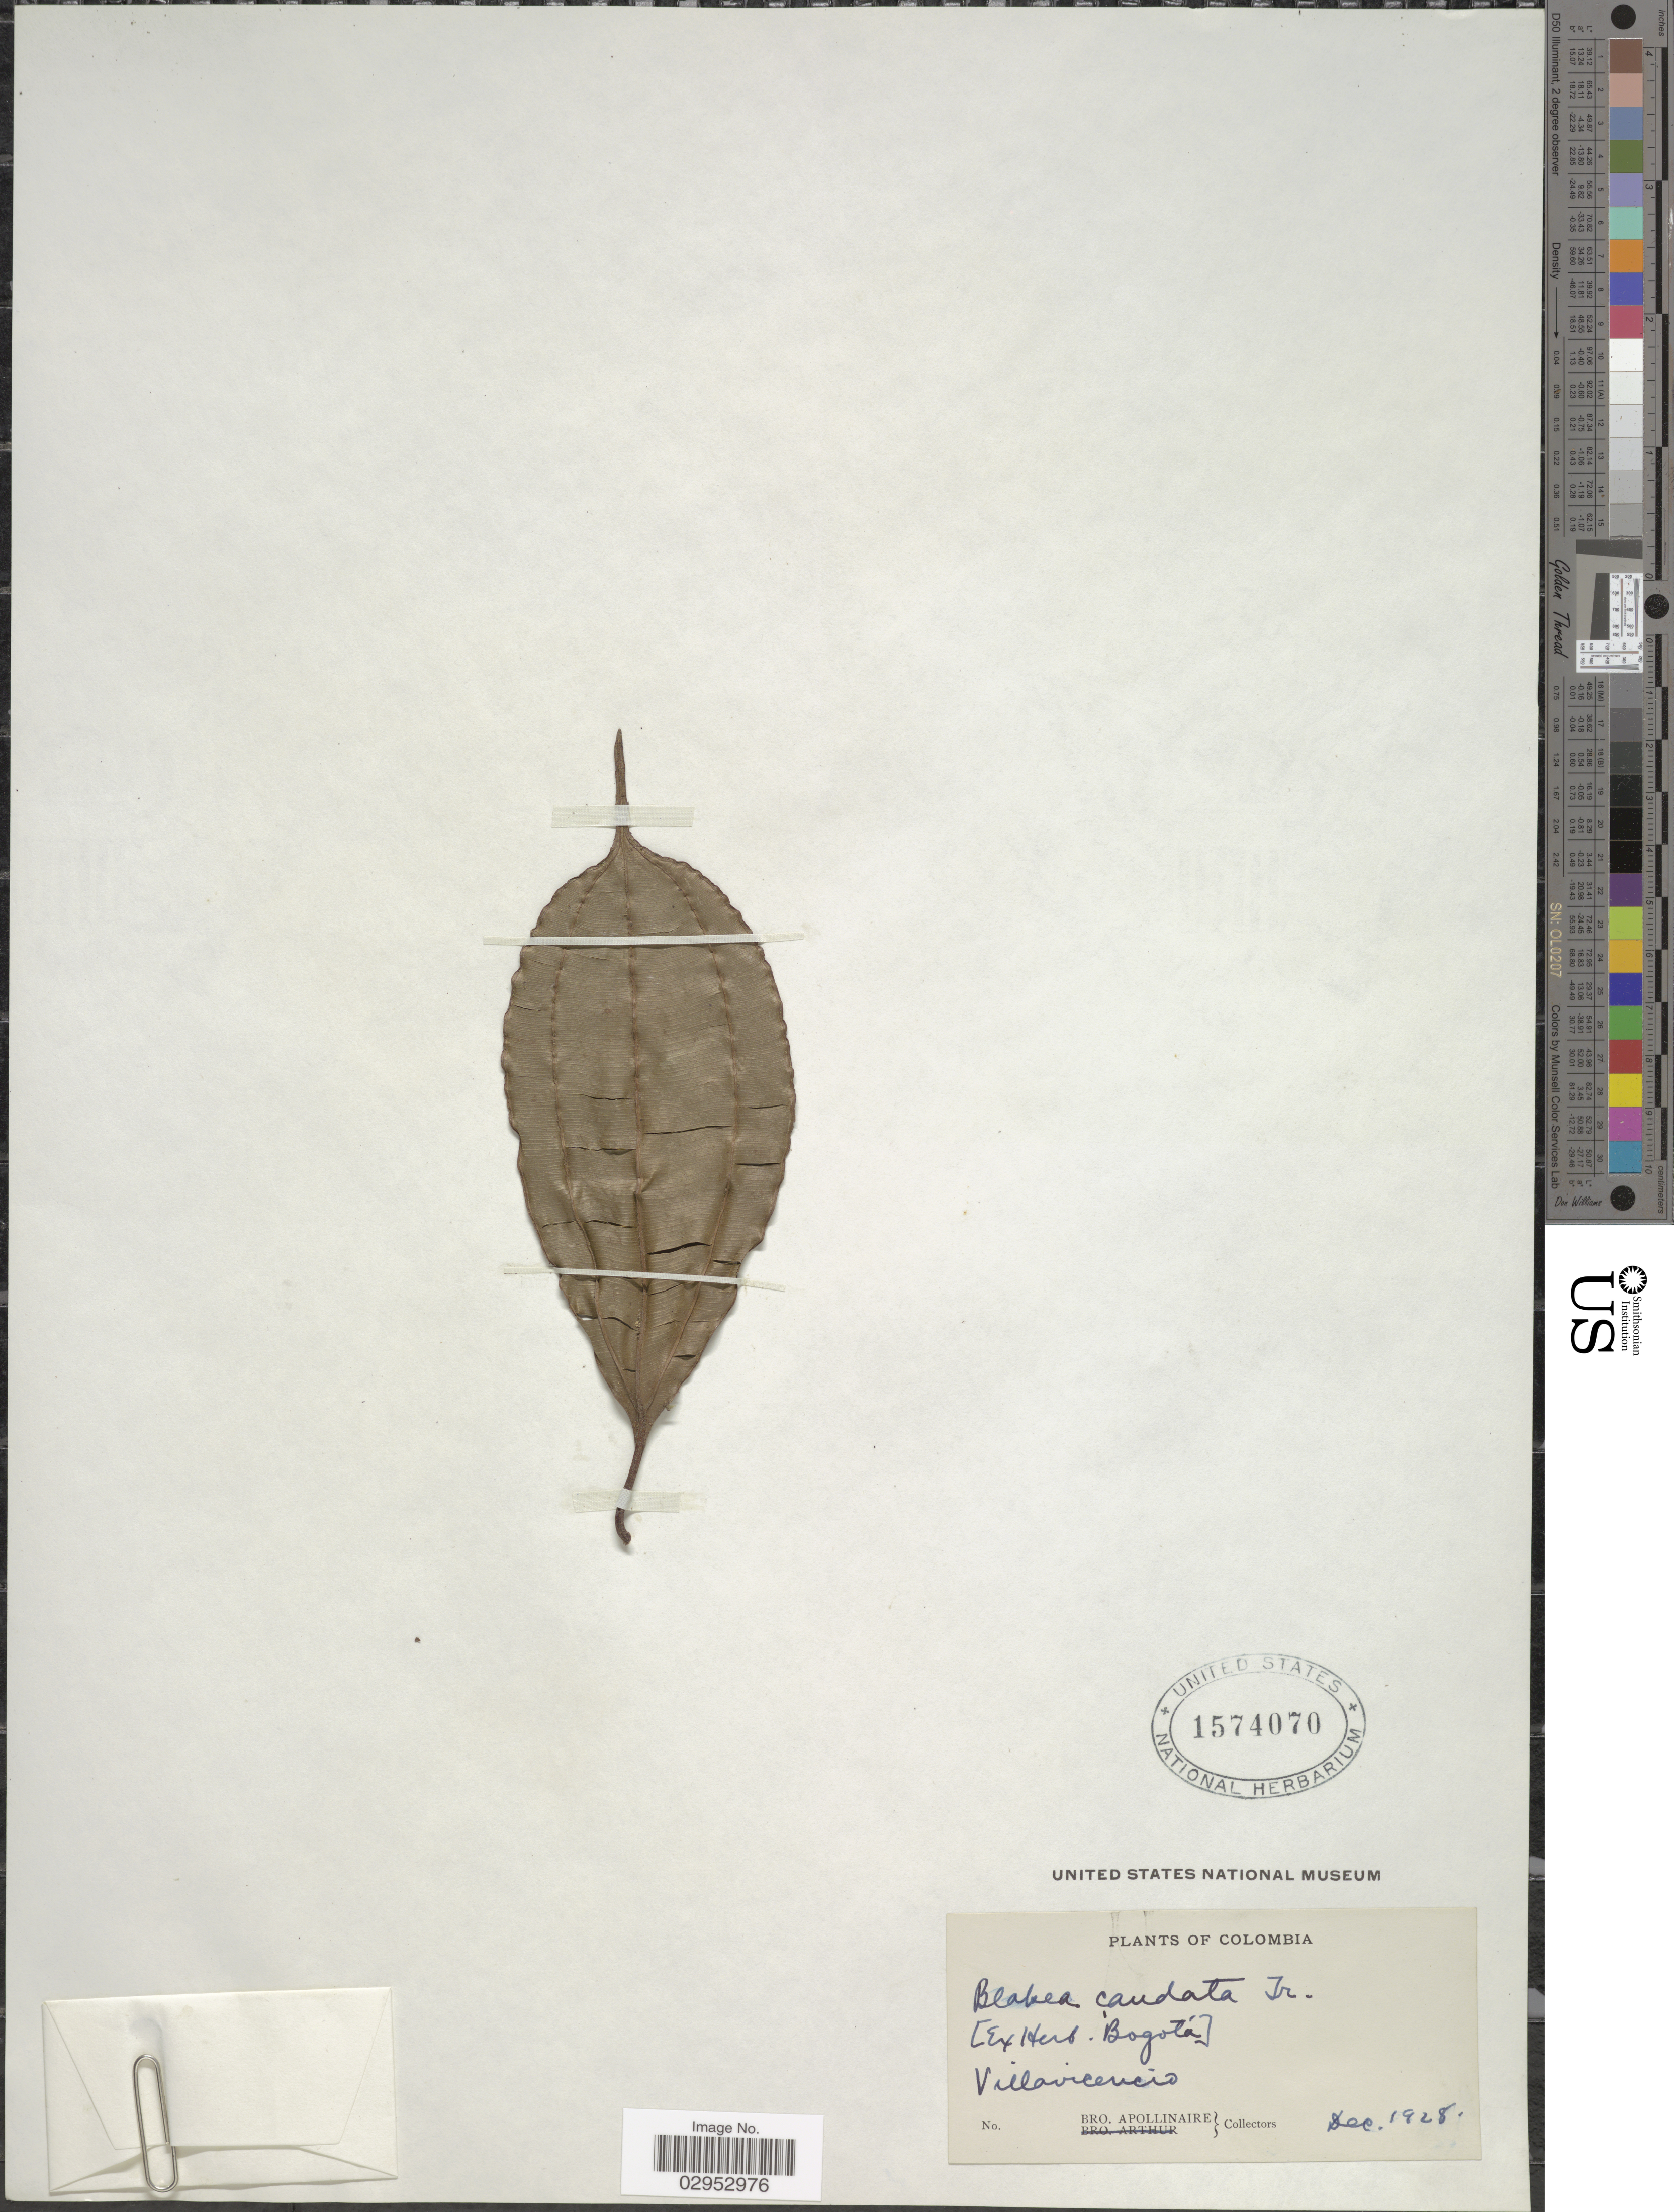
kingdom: Plantae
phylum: Tracheophyta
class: Magnoliopsida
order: Myrtales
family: Melastomataceae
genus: Blakea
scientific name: Blakea caudata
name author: Triana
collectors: Bro. Apollinaire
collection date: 1928-12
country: Colombia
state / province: Meta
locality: Villavicencio.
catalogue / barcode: US 1574070